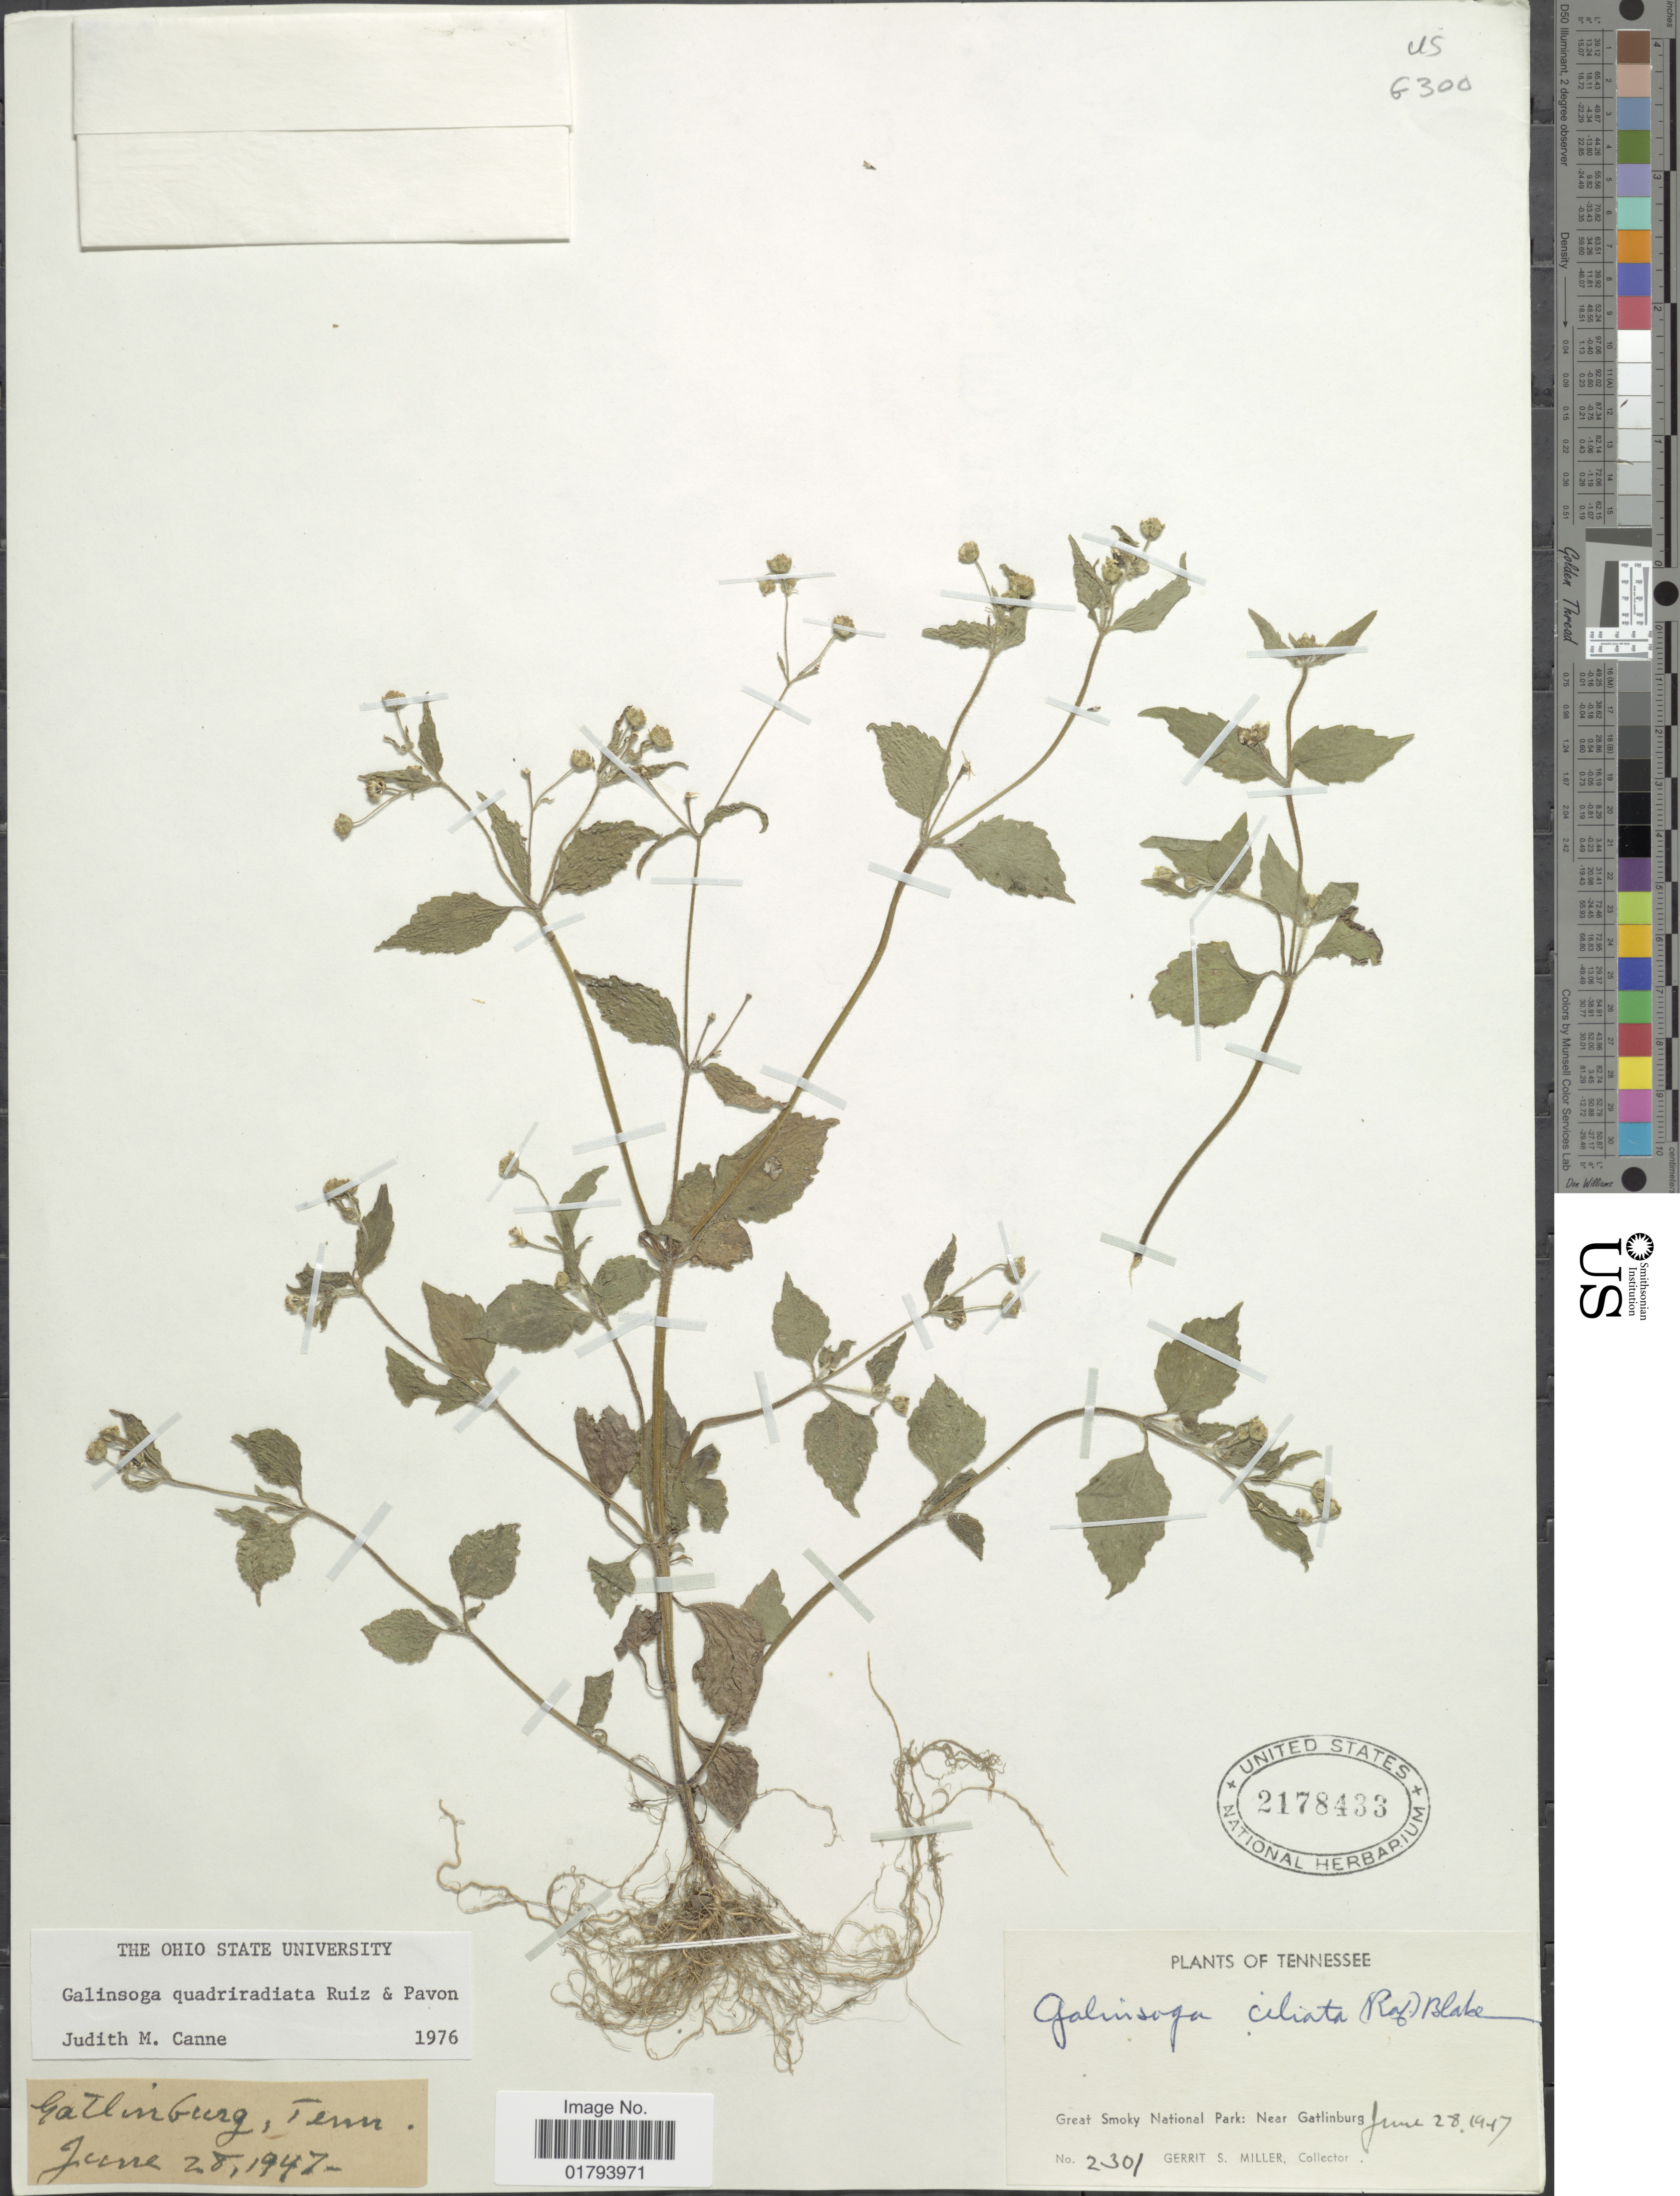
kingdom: Plantae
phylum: Tracheophyta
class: Magnoliopsida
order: Asterales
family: Asteraceae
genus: Galinsoga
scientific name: Galinsoga quadriradiata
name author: Ruiz & Pav.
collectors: G. S. Miller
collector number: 2301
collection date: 1947-06-28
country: United States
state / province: Tennessee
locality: Great Smoky National Park: Near Gatlinburg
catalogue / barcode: US 2178433